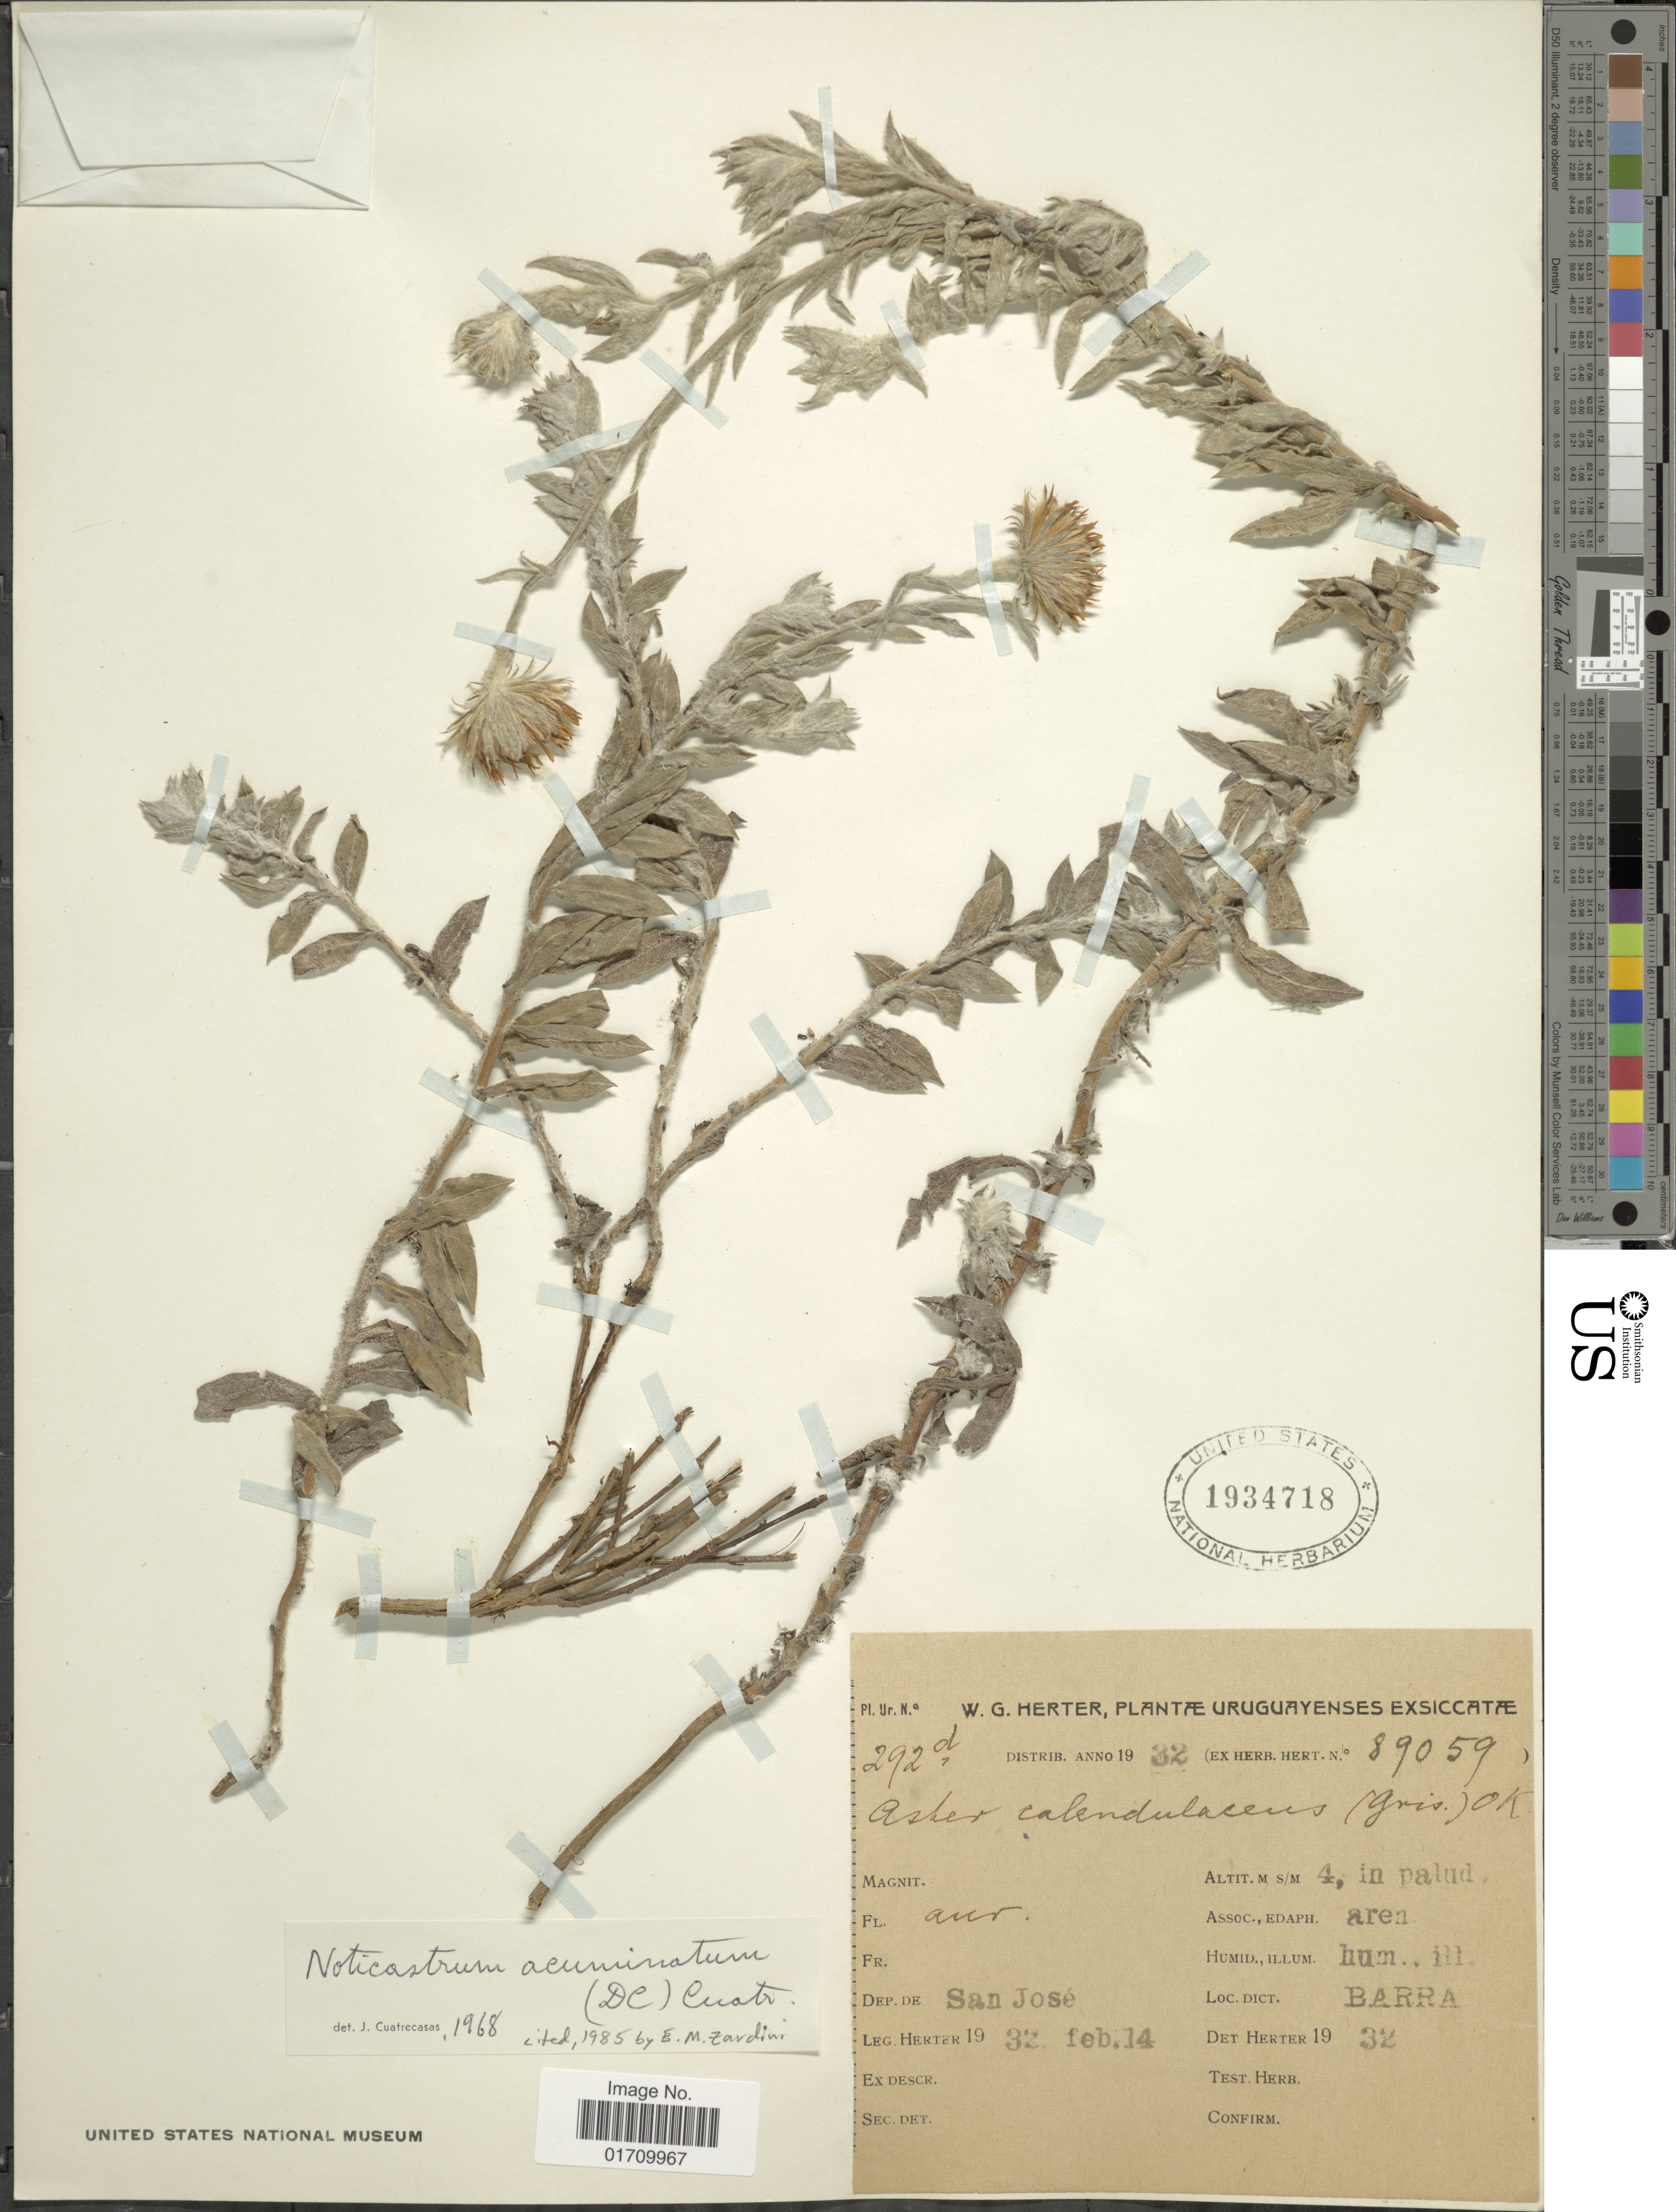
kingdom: Plantae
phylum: Tracheophyta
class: Magnoliopsida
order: Asterales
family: Asteraceae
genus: Noticastrum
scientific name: Noticastrum acuminatum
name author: (DC.) Cuatrec.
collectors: W. G. Herter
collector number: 292d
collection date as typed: Transcribed d/m/y: 14/2/32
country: Uruguay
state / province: San Jose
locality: Uruguayenses, Dict. Barra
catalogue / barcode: US 1934718